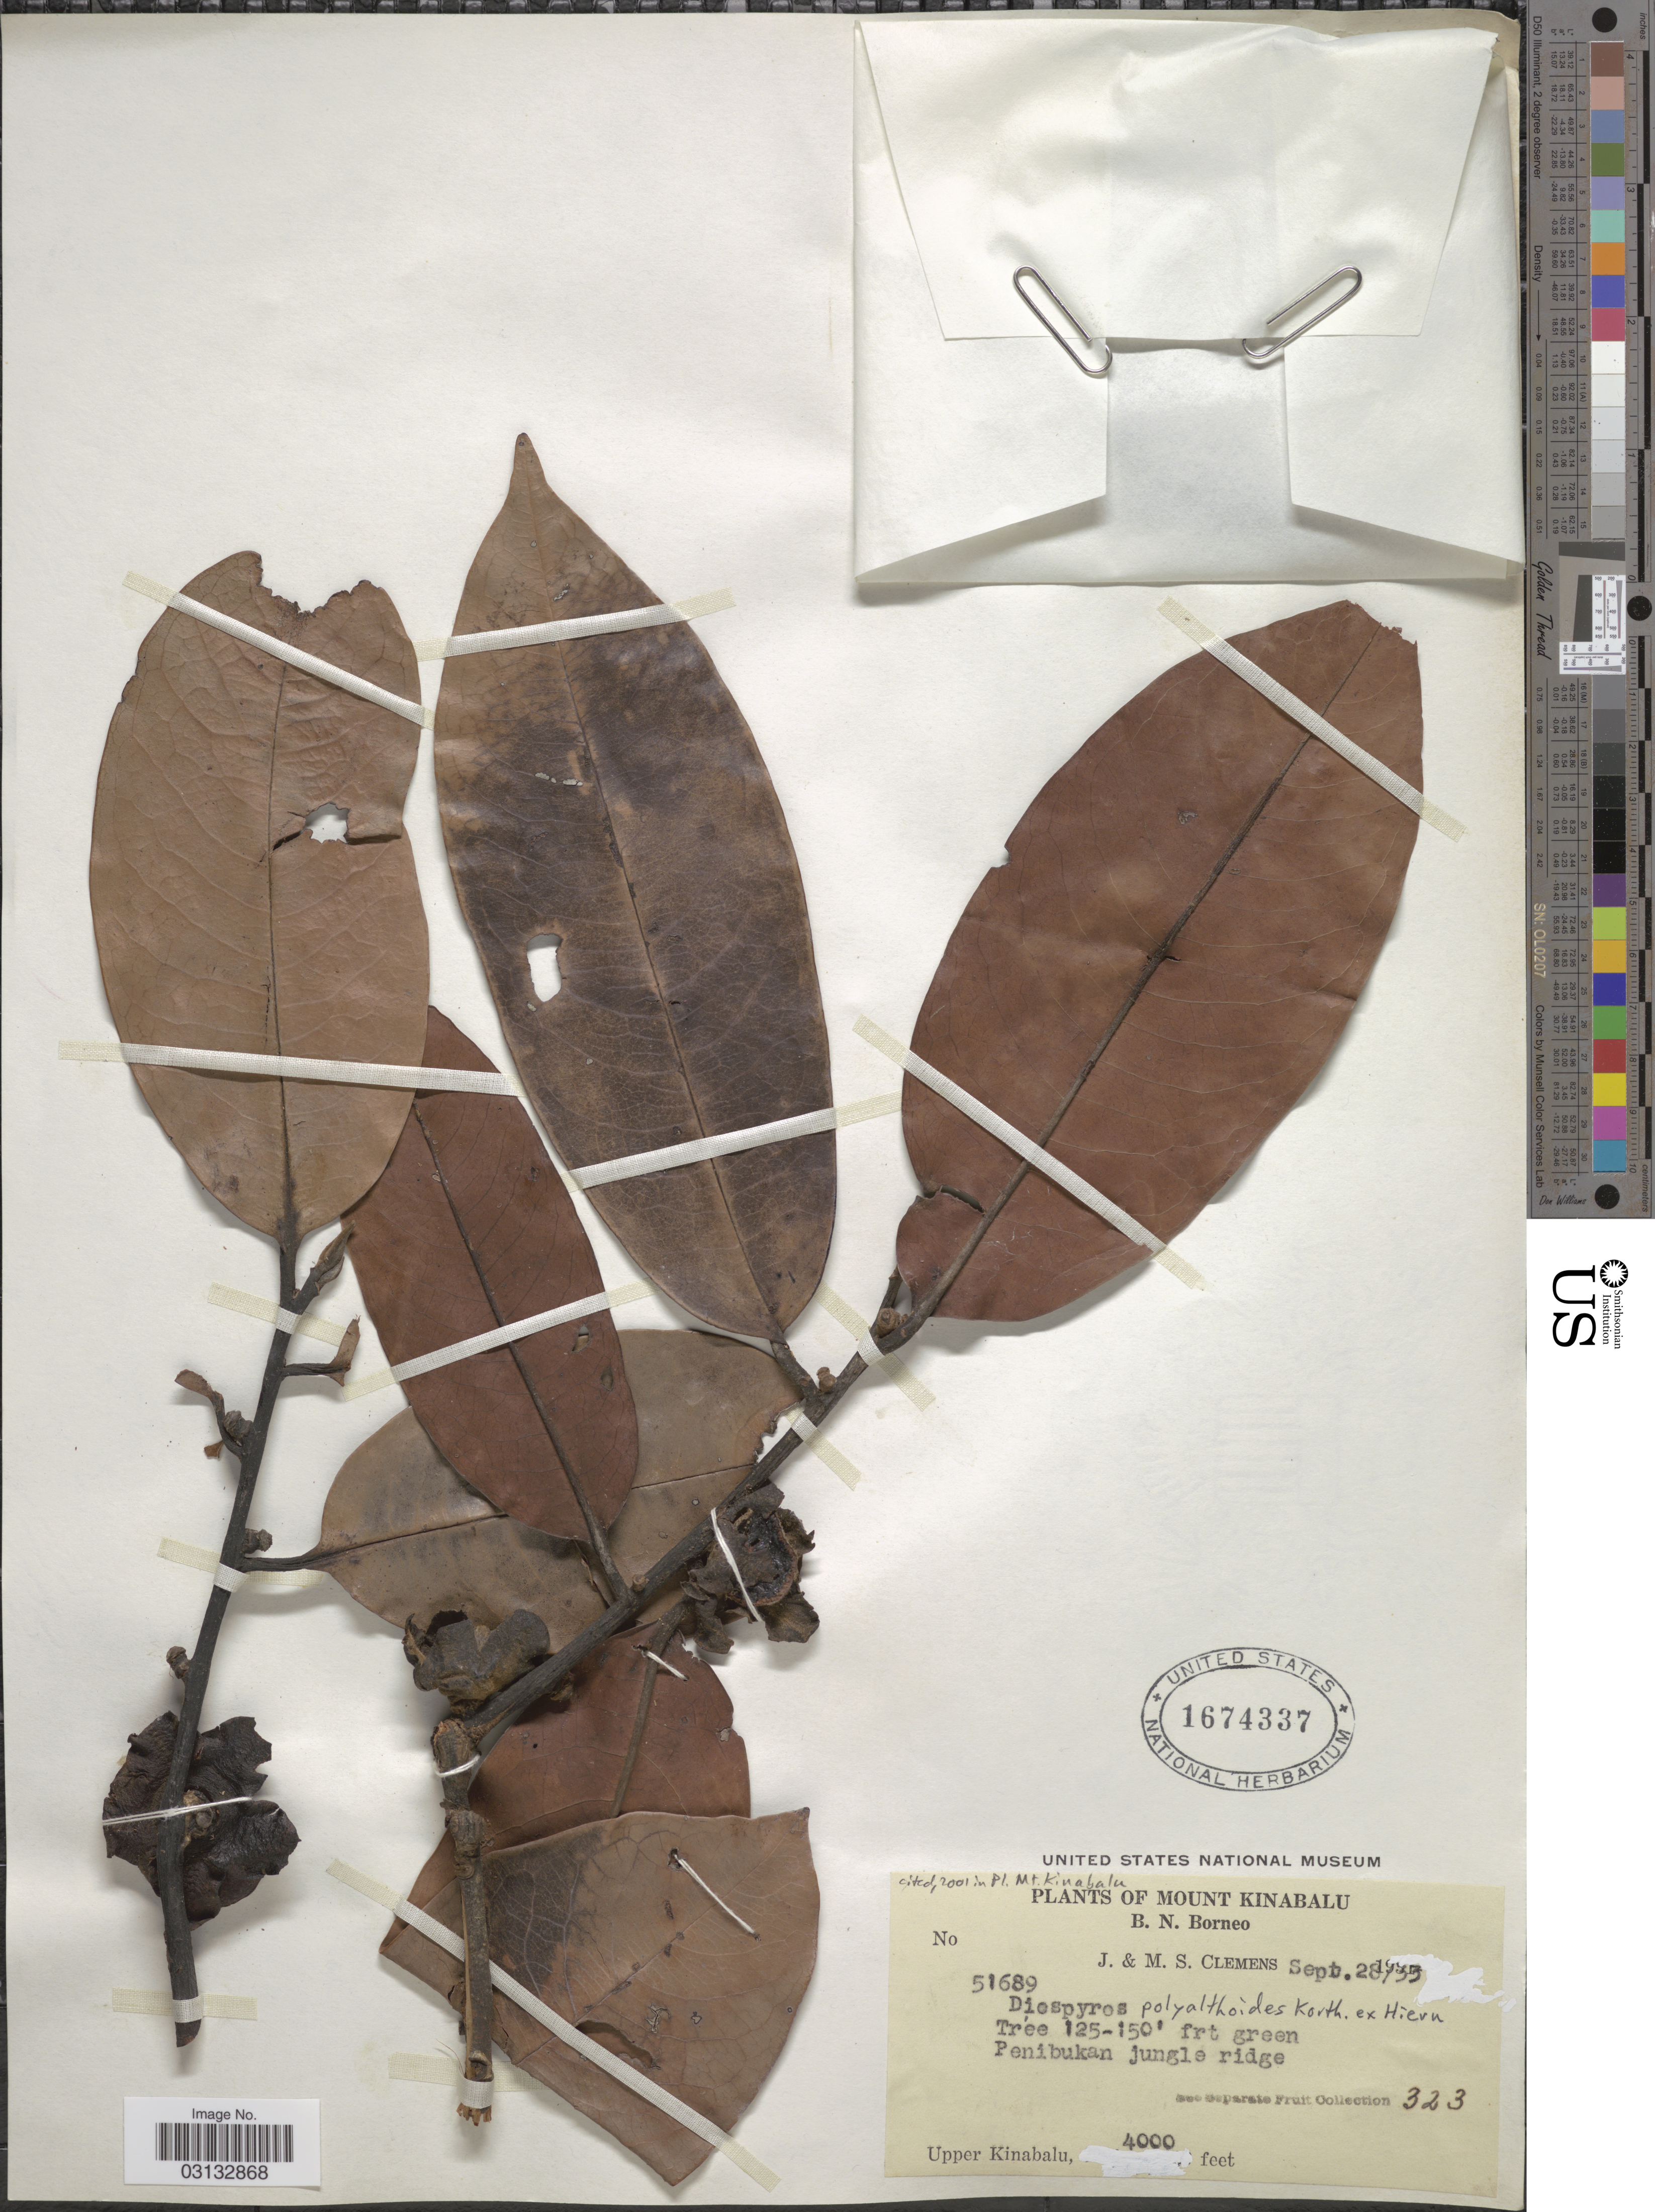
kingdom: Plantae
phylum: Tracheophyta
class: Magnoliopsida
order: Ericales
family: Ebenaceae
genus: Diospyros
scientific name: Diospyros polyalthoides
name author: Korth. & Heisn.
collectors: J. Clemens & M. S. Clemens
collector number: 323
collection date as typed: Transcribed d/m/y: 28/9/35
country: Malaysia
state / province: Sabah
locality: Mount Kinabalu, B.N. Borneo, Penibukan jungle ridge, Upper Kinabalu.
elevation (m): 38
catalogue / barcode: US 1674337